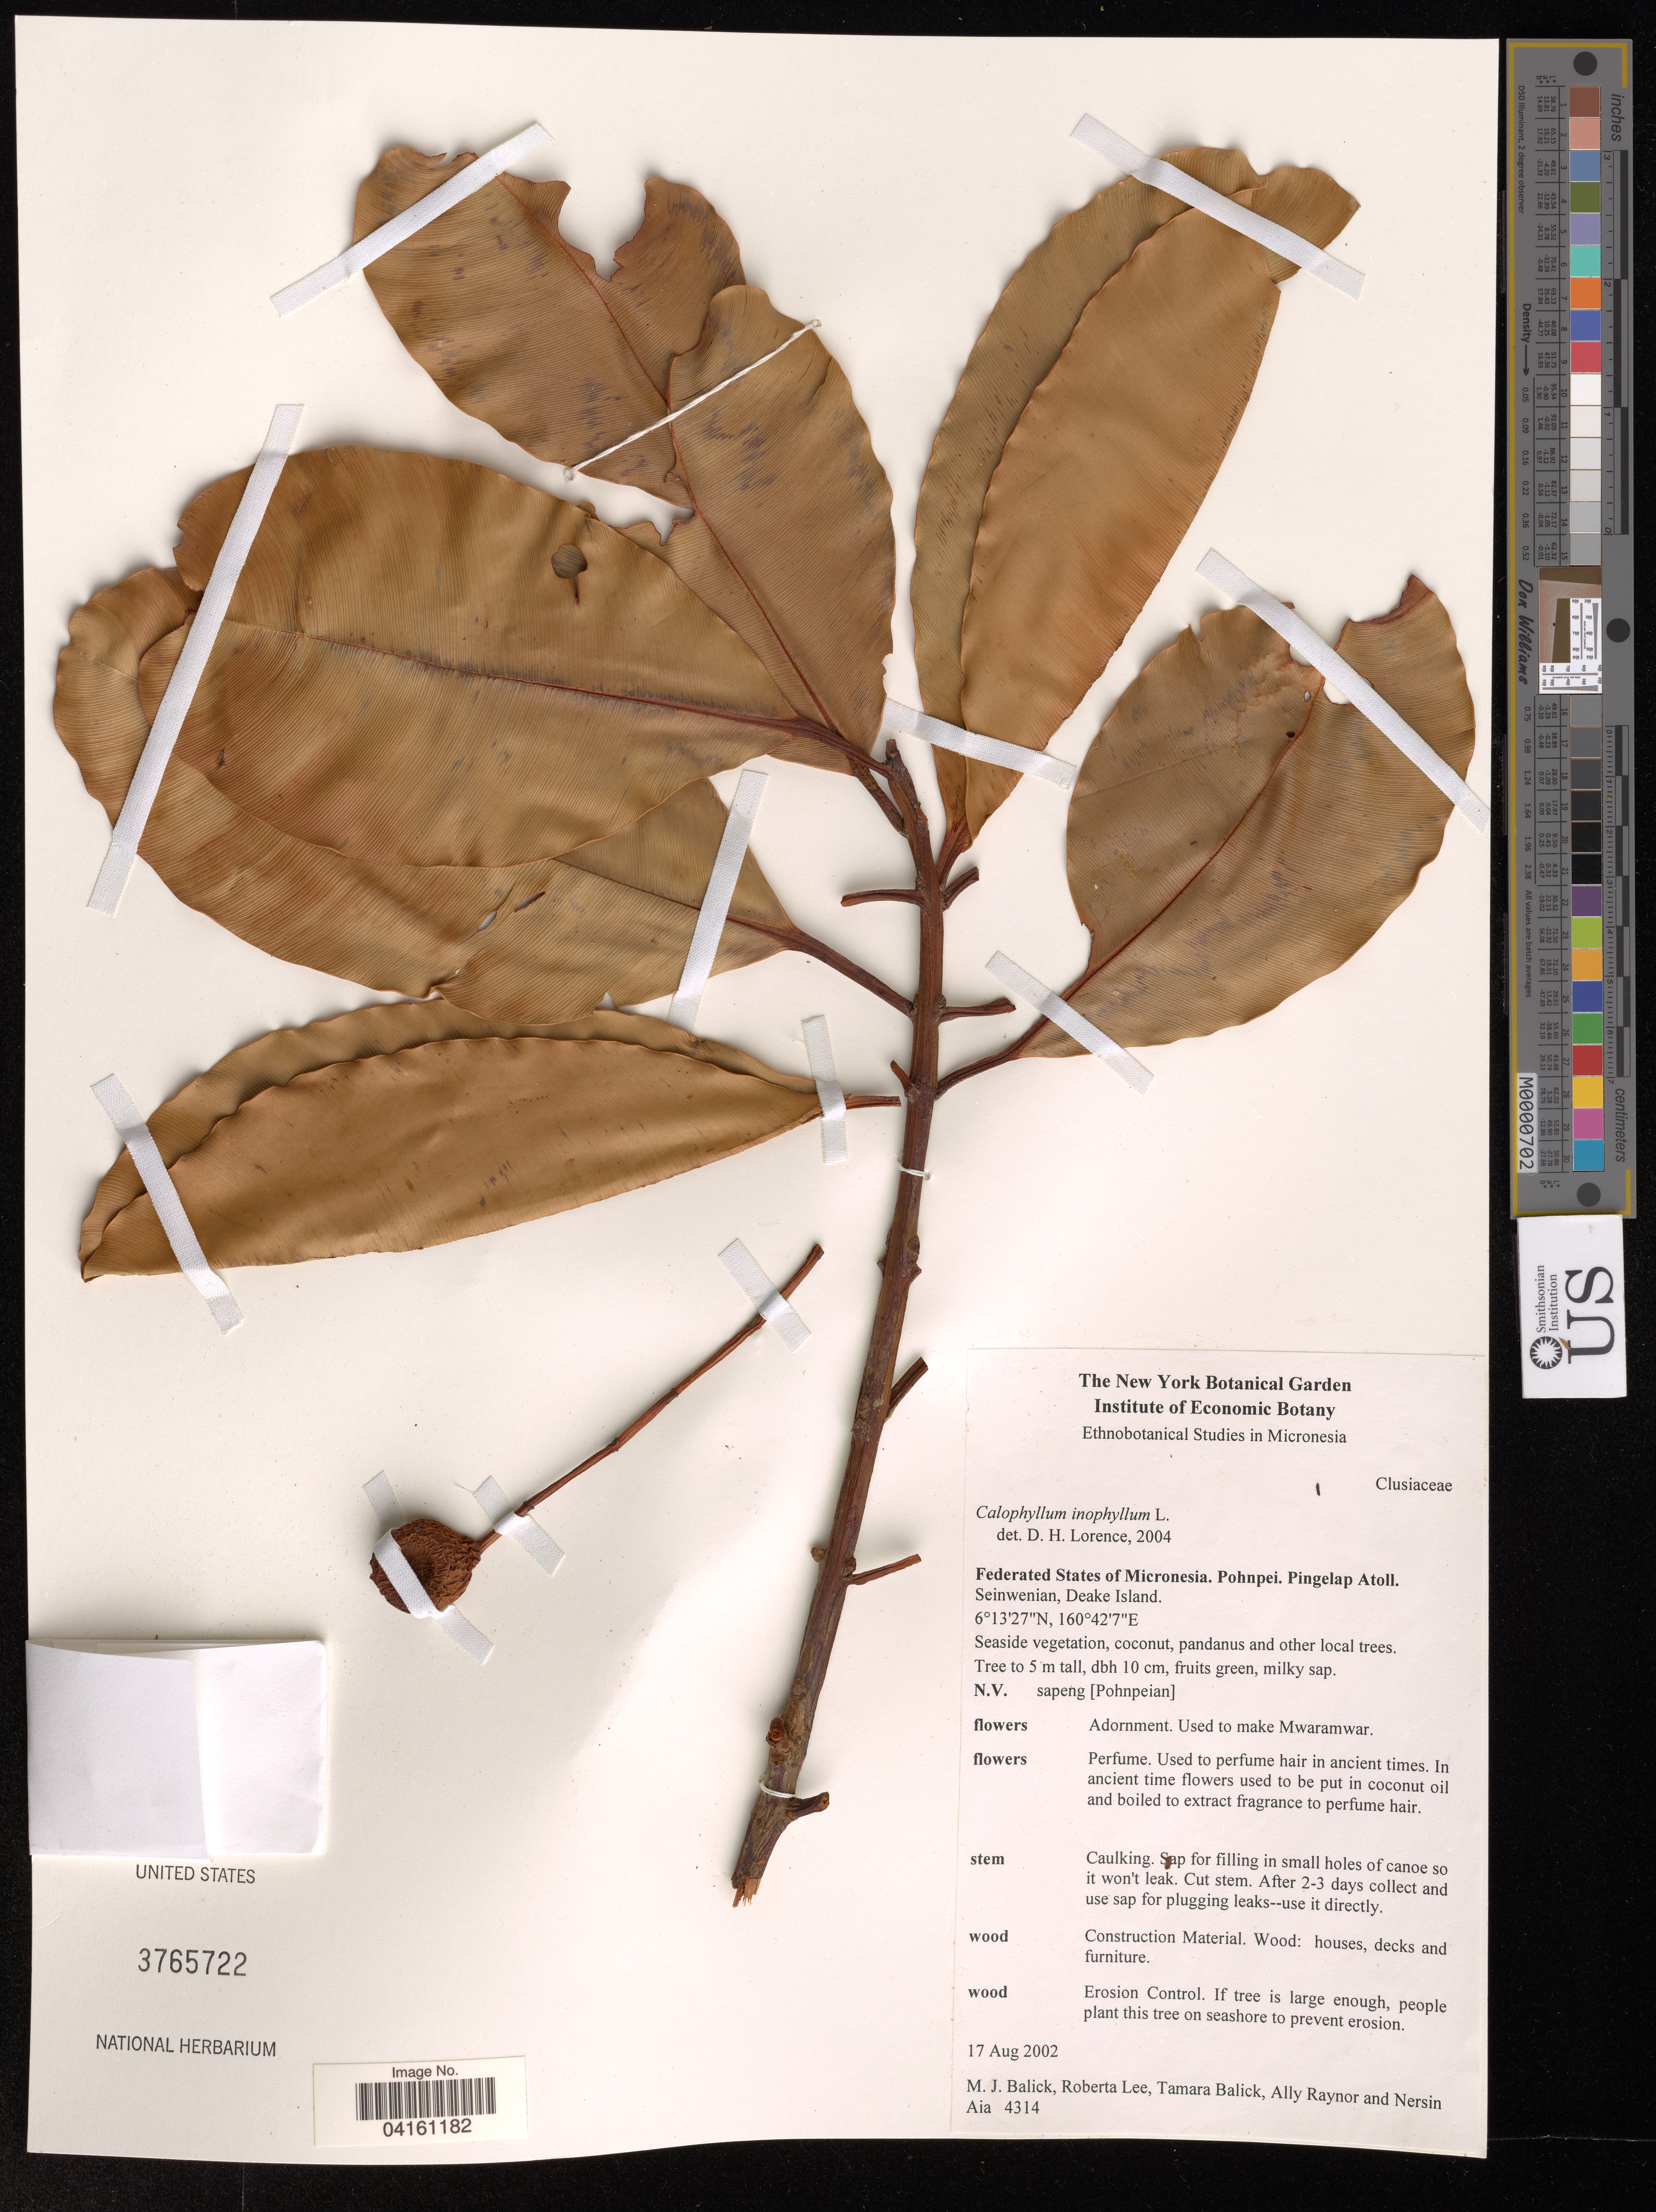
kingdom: Plantae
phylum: Tracheophyta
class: Magnoliopsida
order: Malpighiales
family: Calophyllaceae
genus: Calophyllum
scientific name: Calophyllum inophyllum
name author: L.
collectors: M. J. Balick, T. Balick, A. Raynor & N. Aia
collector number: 4314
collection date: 2002-08-17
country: Micronesia, Federated States of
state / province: Pohnpei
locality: Pingelap Atoll. Seinwenian, Deake Island.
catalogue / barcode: US 3765722